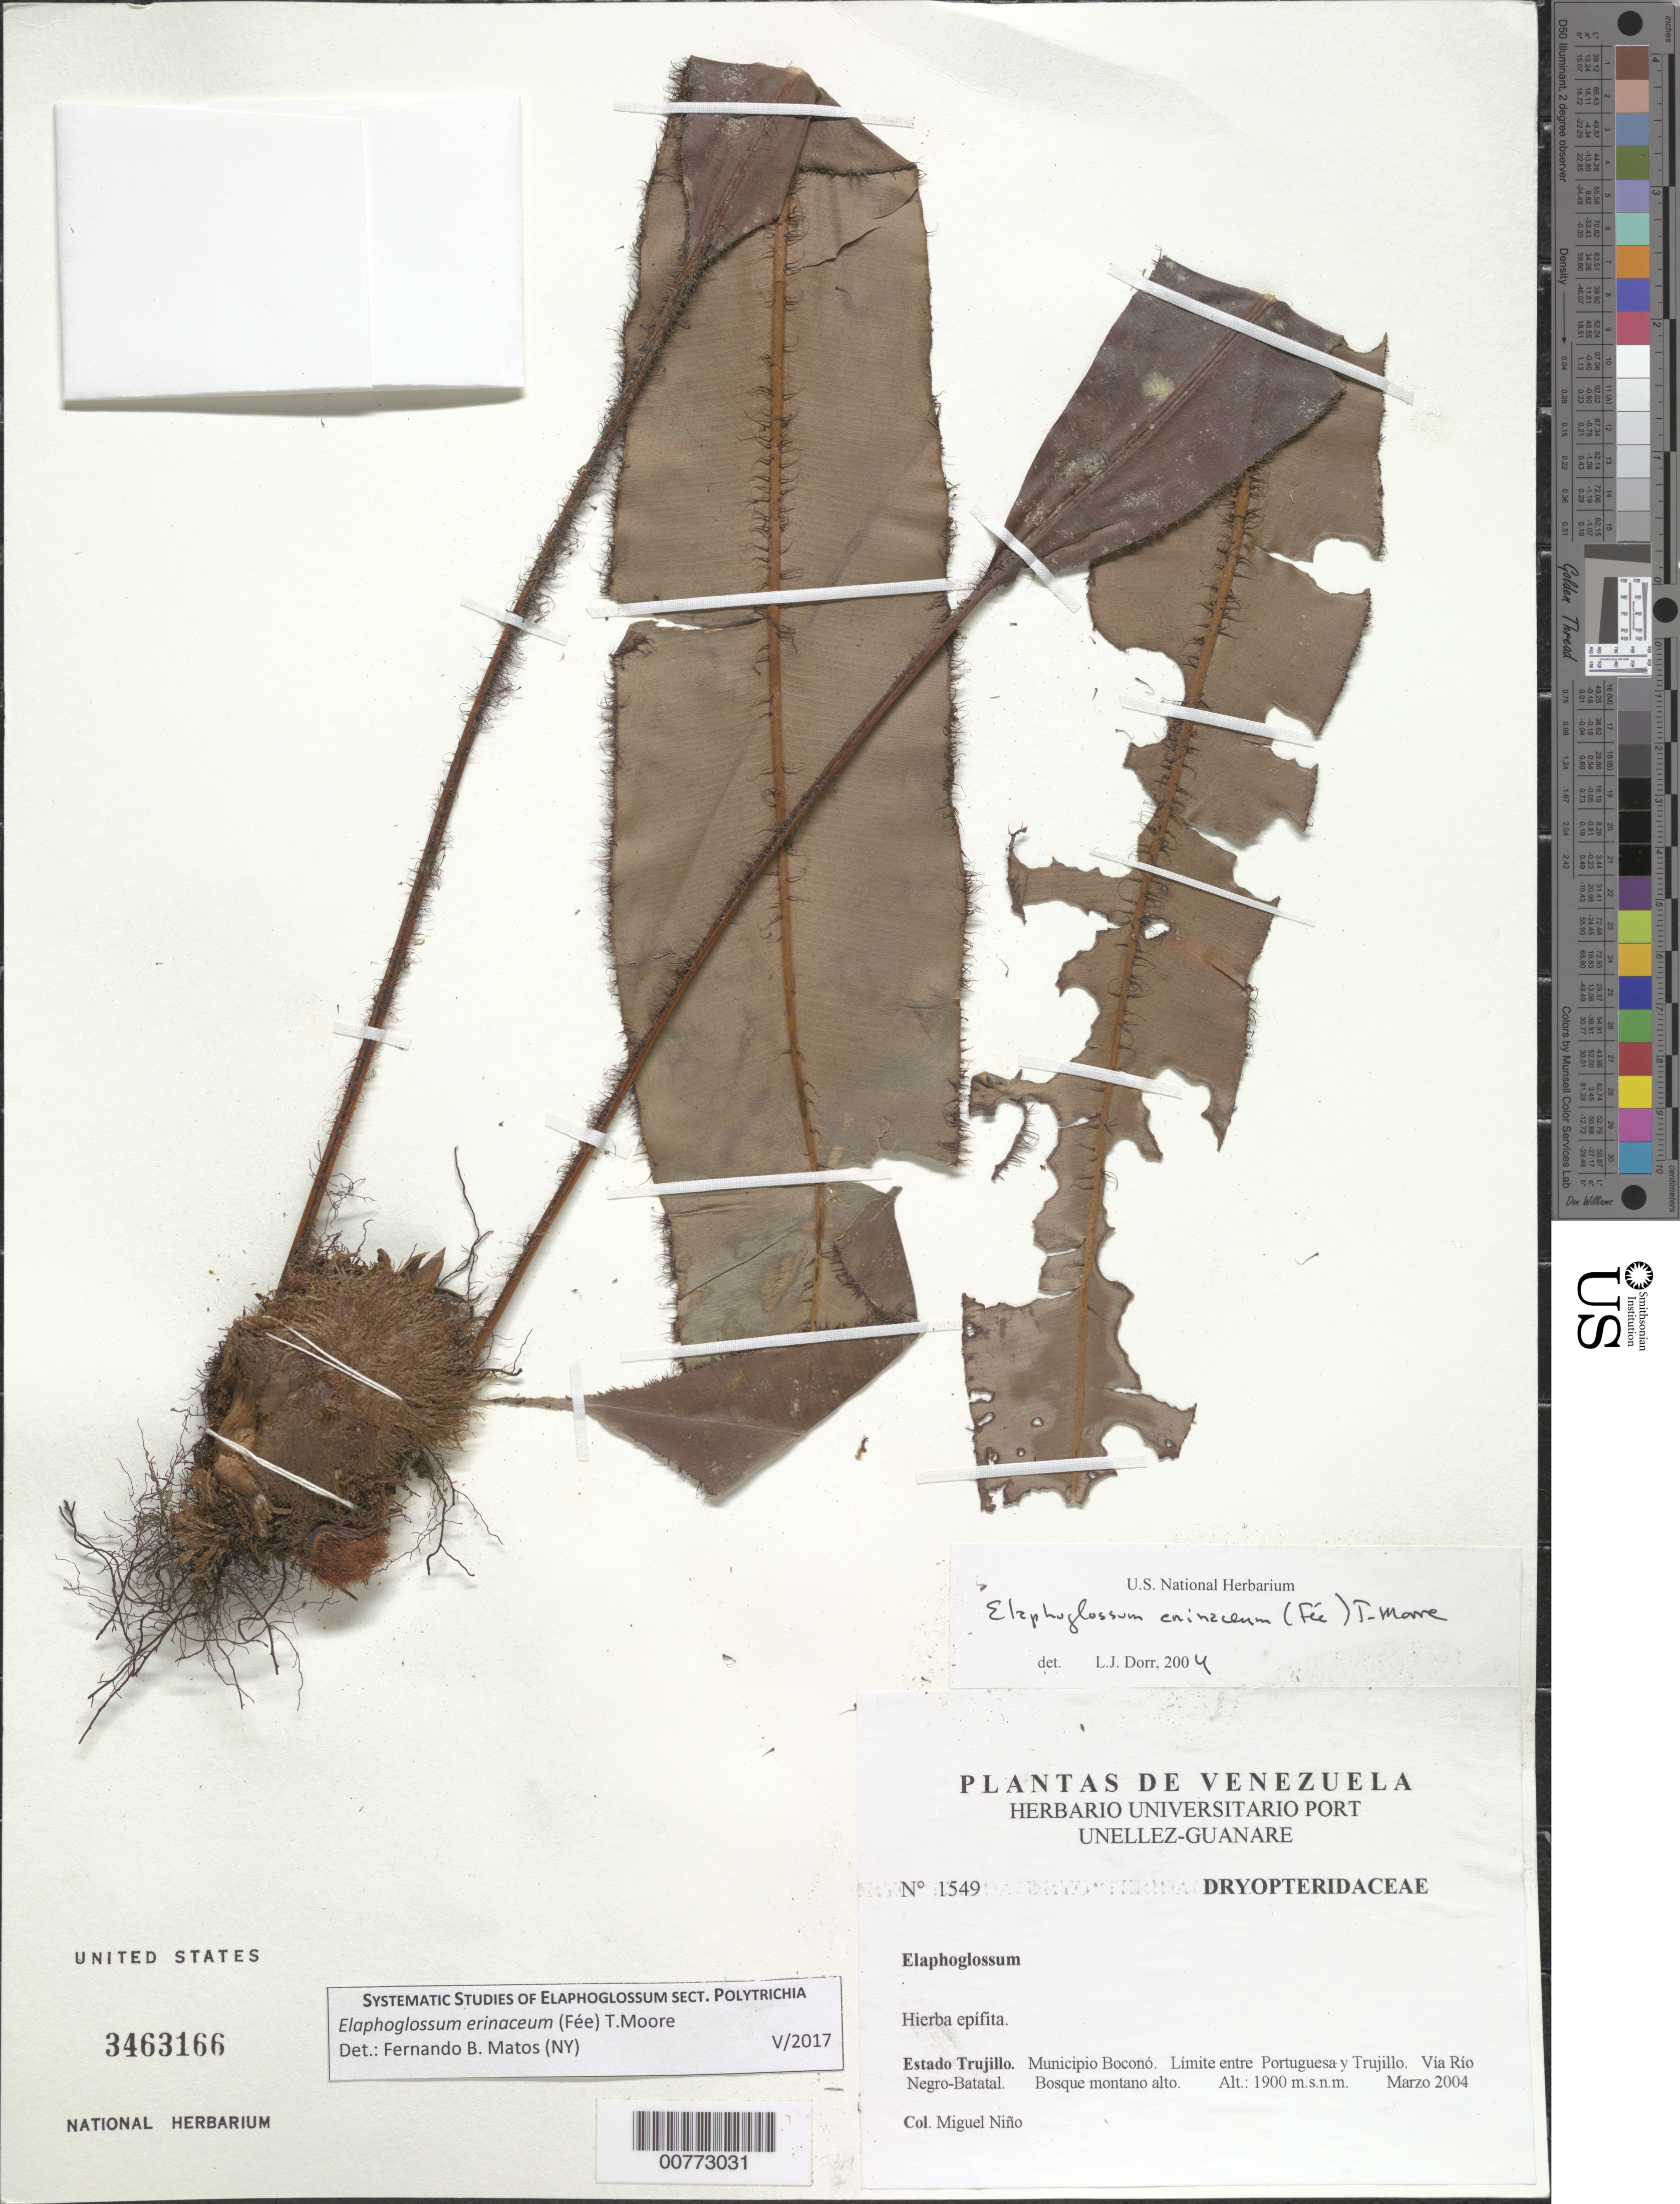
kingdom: Plantae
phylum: Tracheophyta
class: Polypodiopsida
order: Polypodiales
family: Dryopteridaceae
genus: Elaphoglossum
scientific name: Elaphoglossum erinaceum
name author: (Fée) T. Moore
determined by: Dorr, L. J., (BOT), Smithsonian Institution - National Museum of Natural History (UNITED STATES)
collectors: S. M. Niño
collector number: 1549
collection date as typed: Mar 2004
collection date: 2004-03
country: Venezuela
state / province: Trujillo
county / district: Boconó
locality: Limite entre Portuguesa y Trujillo. Via Rio Negro-Batatal.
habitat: Bosque montano alto.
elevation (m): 1900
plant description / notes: PORT, US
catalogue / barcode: US 3463166